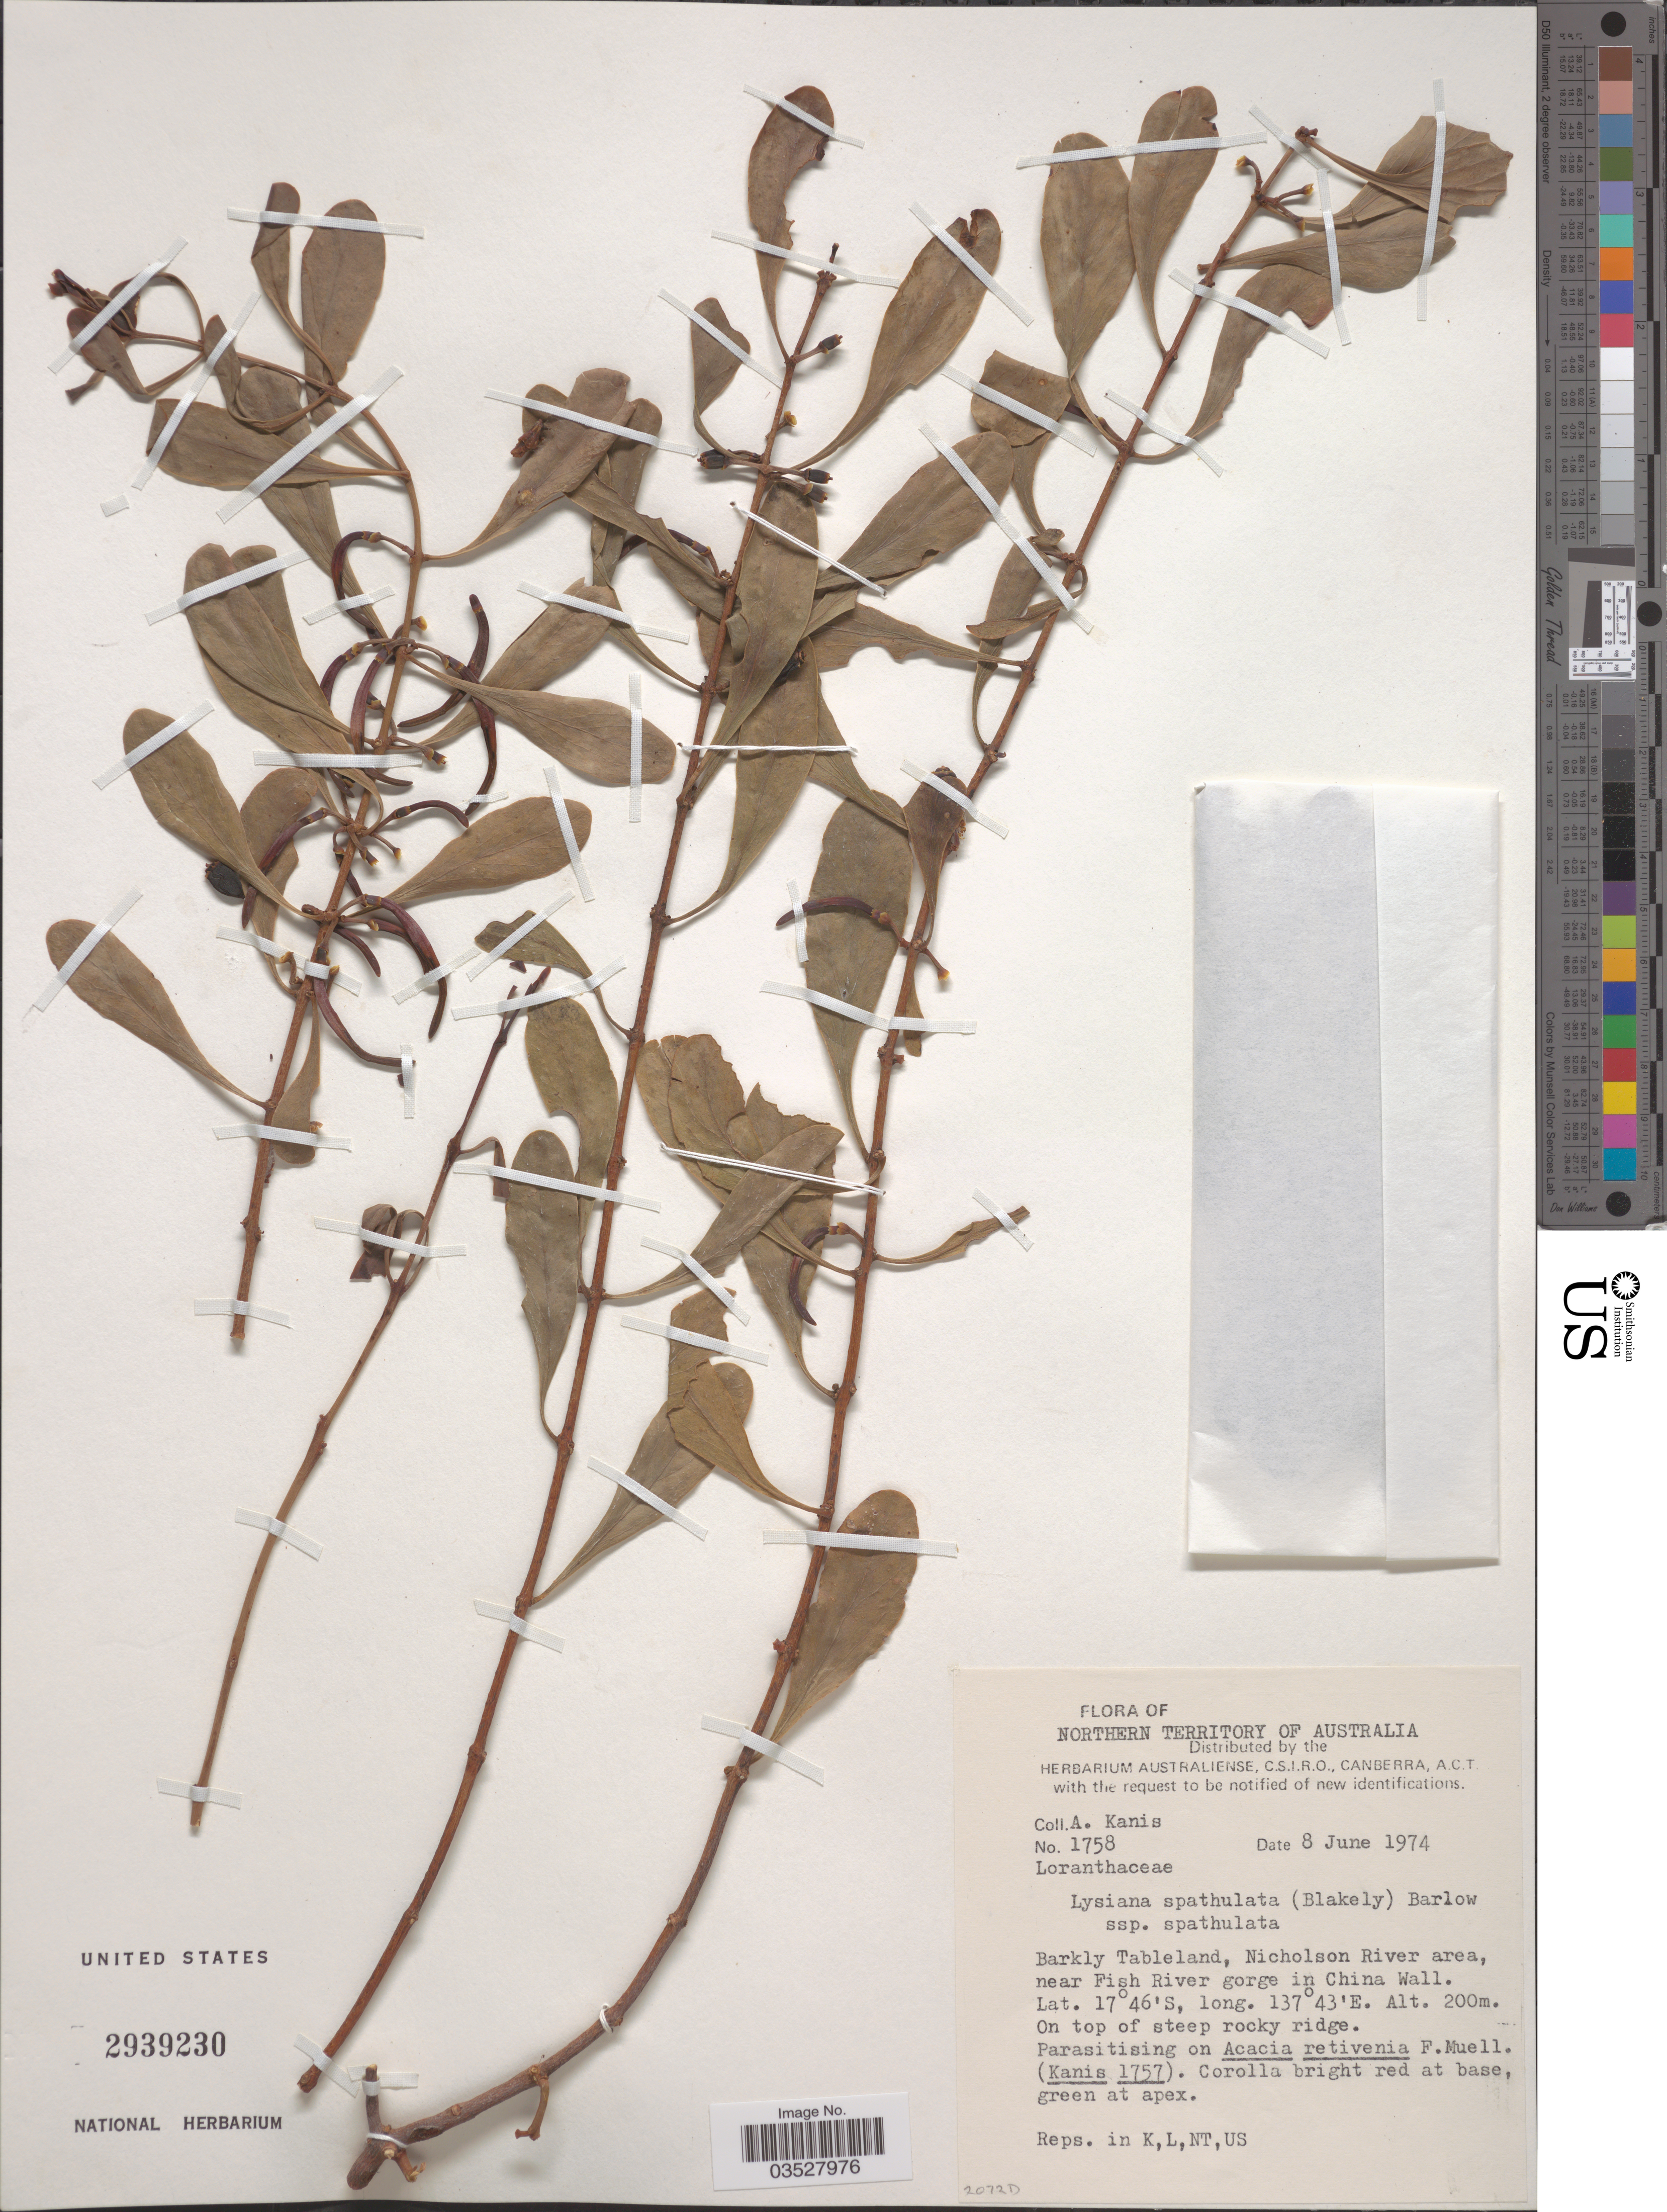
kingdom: Plantae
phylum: Tracheophyta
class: Magnoliopsida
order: Santalales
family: Loranthaceae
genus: Lysiana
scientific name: Lysiana spathulata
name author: Barlow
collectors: A. Kanis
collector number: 1758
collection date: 1974-06-08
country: Australia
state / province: Northern Territory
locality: Barkly Tableland, Nicholson River area, near Fish River gorge in China Wall.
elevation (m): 200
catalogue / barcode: US 2939230